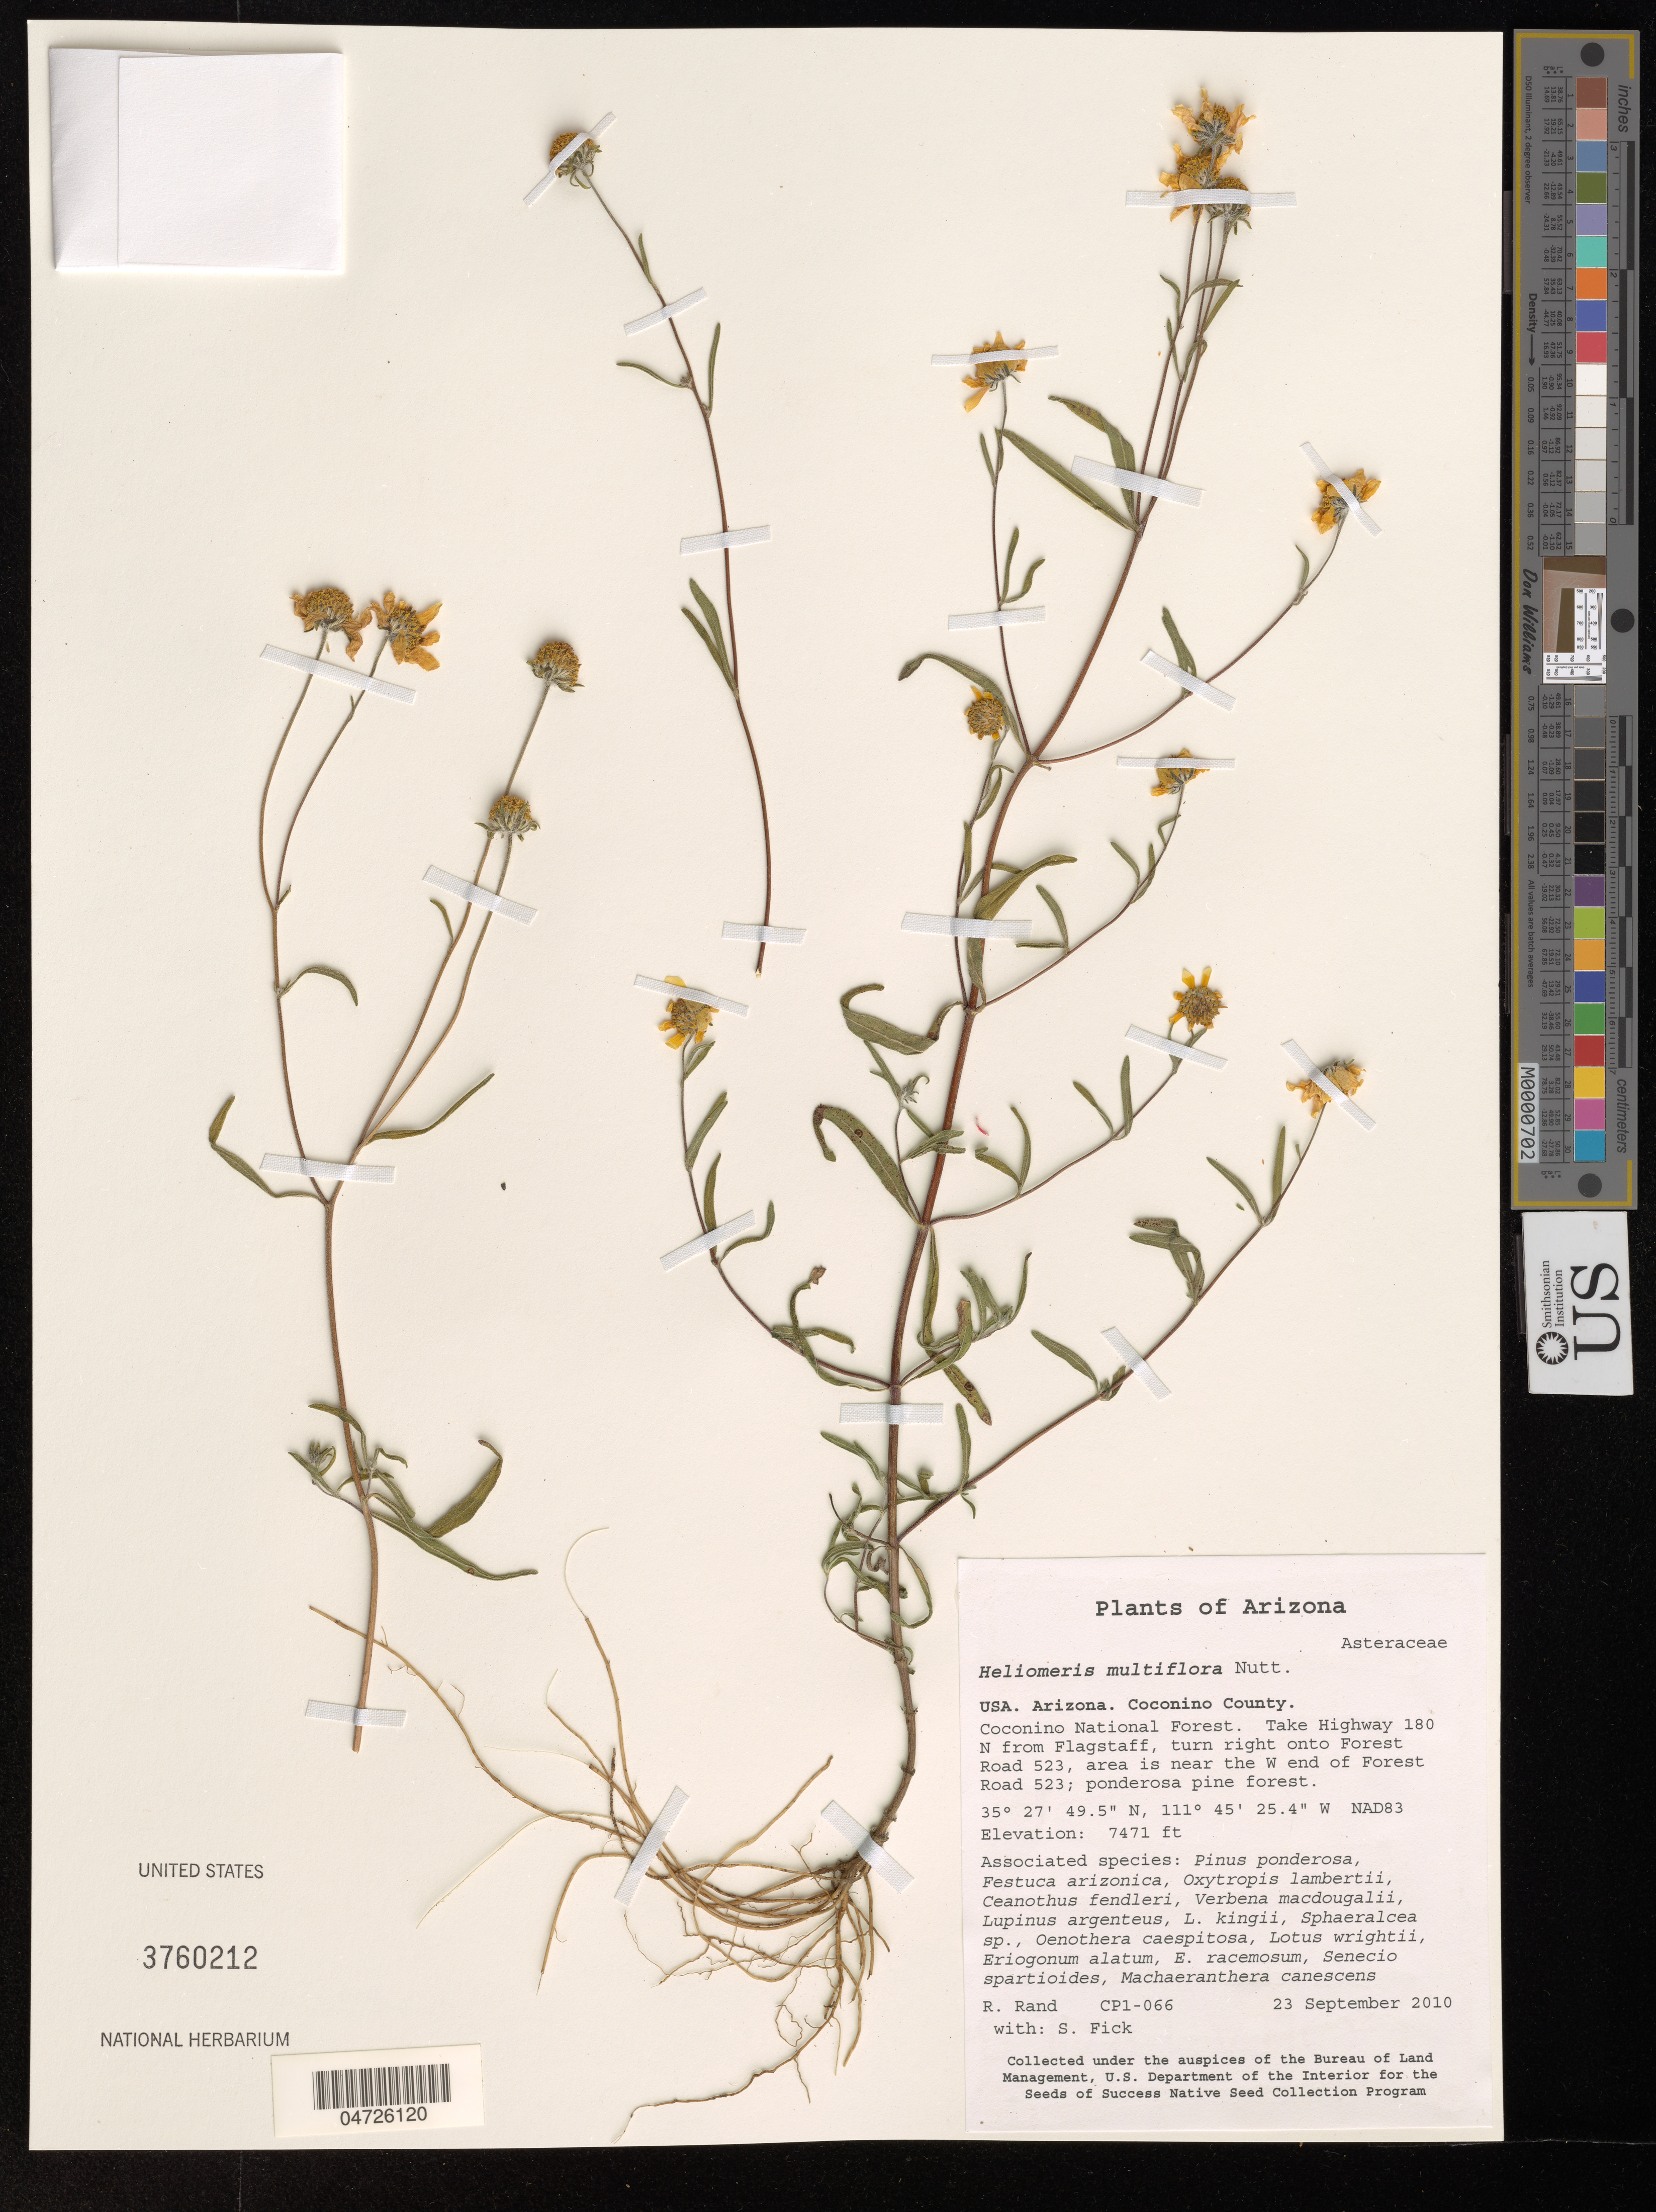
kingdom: Plantae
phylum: Tracheophyta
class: Magnoliopsida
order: Asterales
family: Asteraceae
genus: Heliomeris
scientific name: Heliomeris multiflora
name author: Nutt.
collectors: R. Rand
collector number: CP1-066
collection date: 2010-09-23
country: United States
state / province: Arizona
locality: NAD83. Coconino County. Coconino National Forest. Take Highway 180 N from Flagstaff, turn right onto Forest Road 523, area is near the W end of Forest Road 523.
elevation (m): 2277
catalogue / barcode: US 3760212